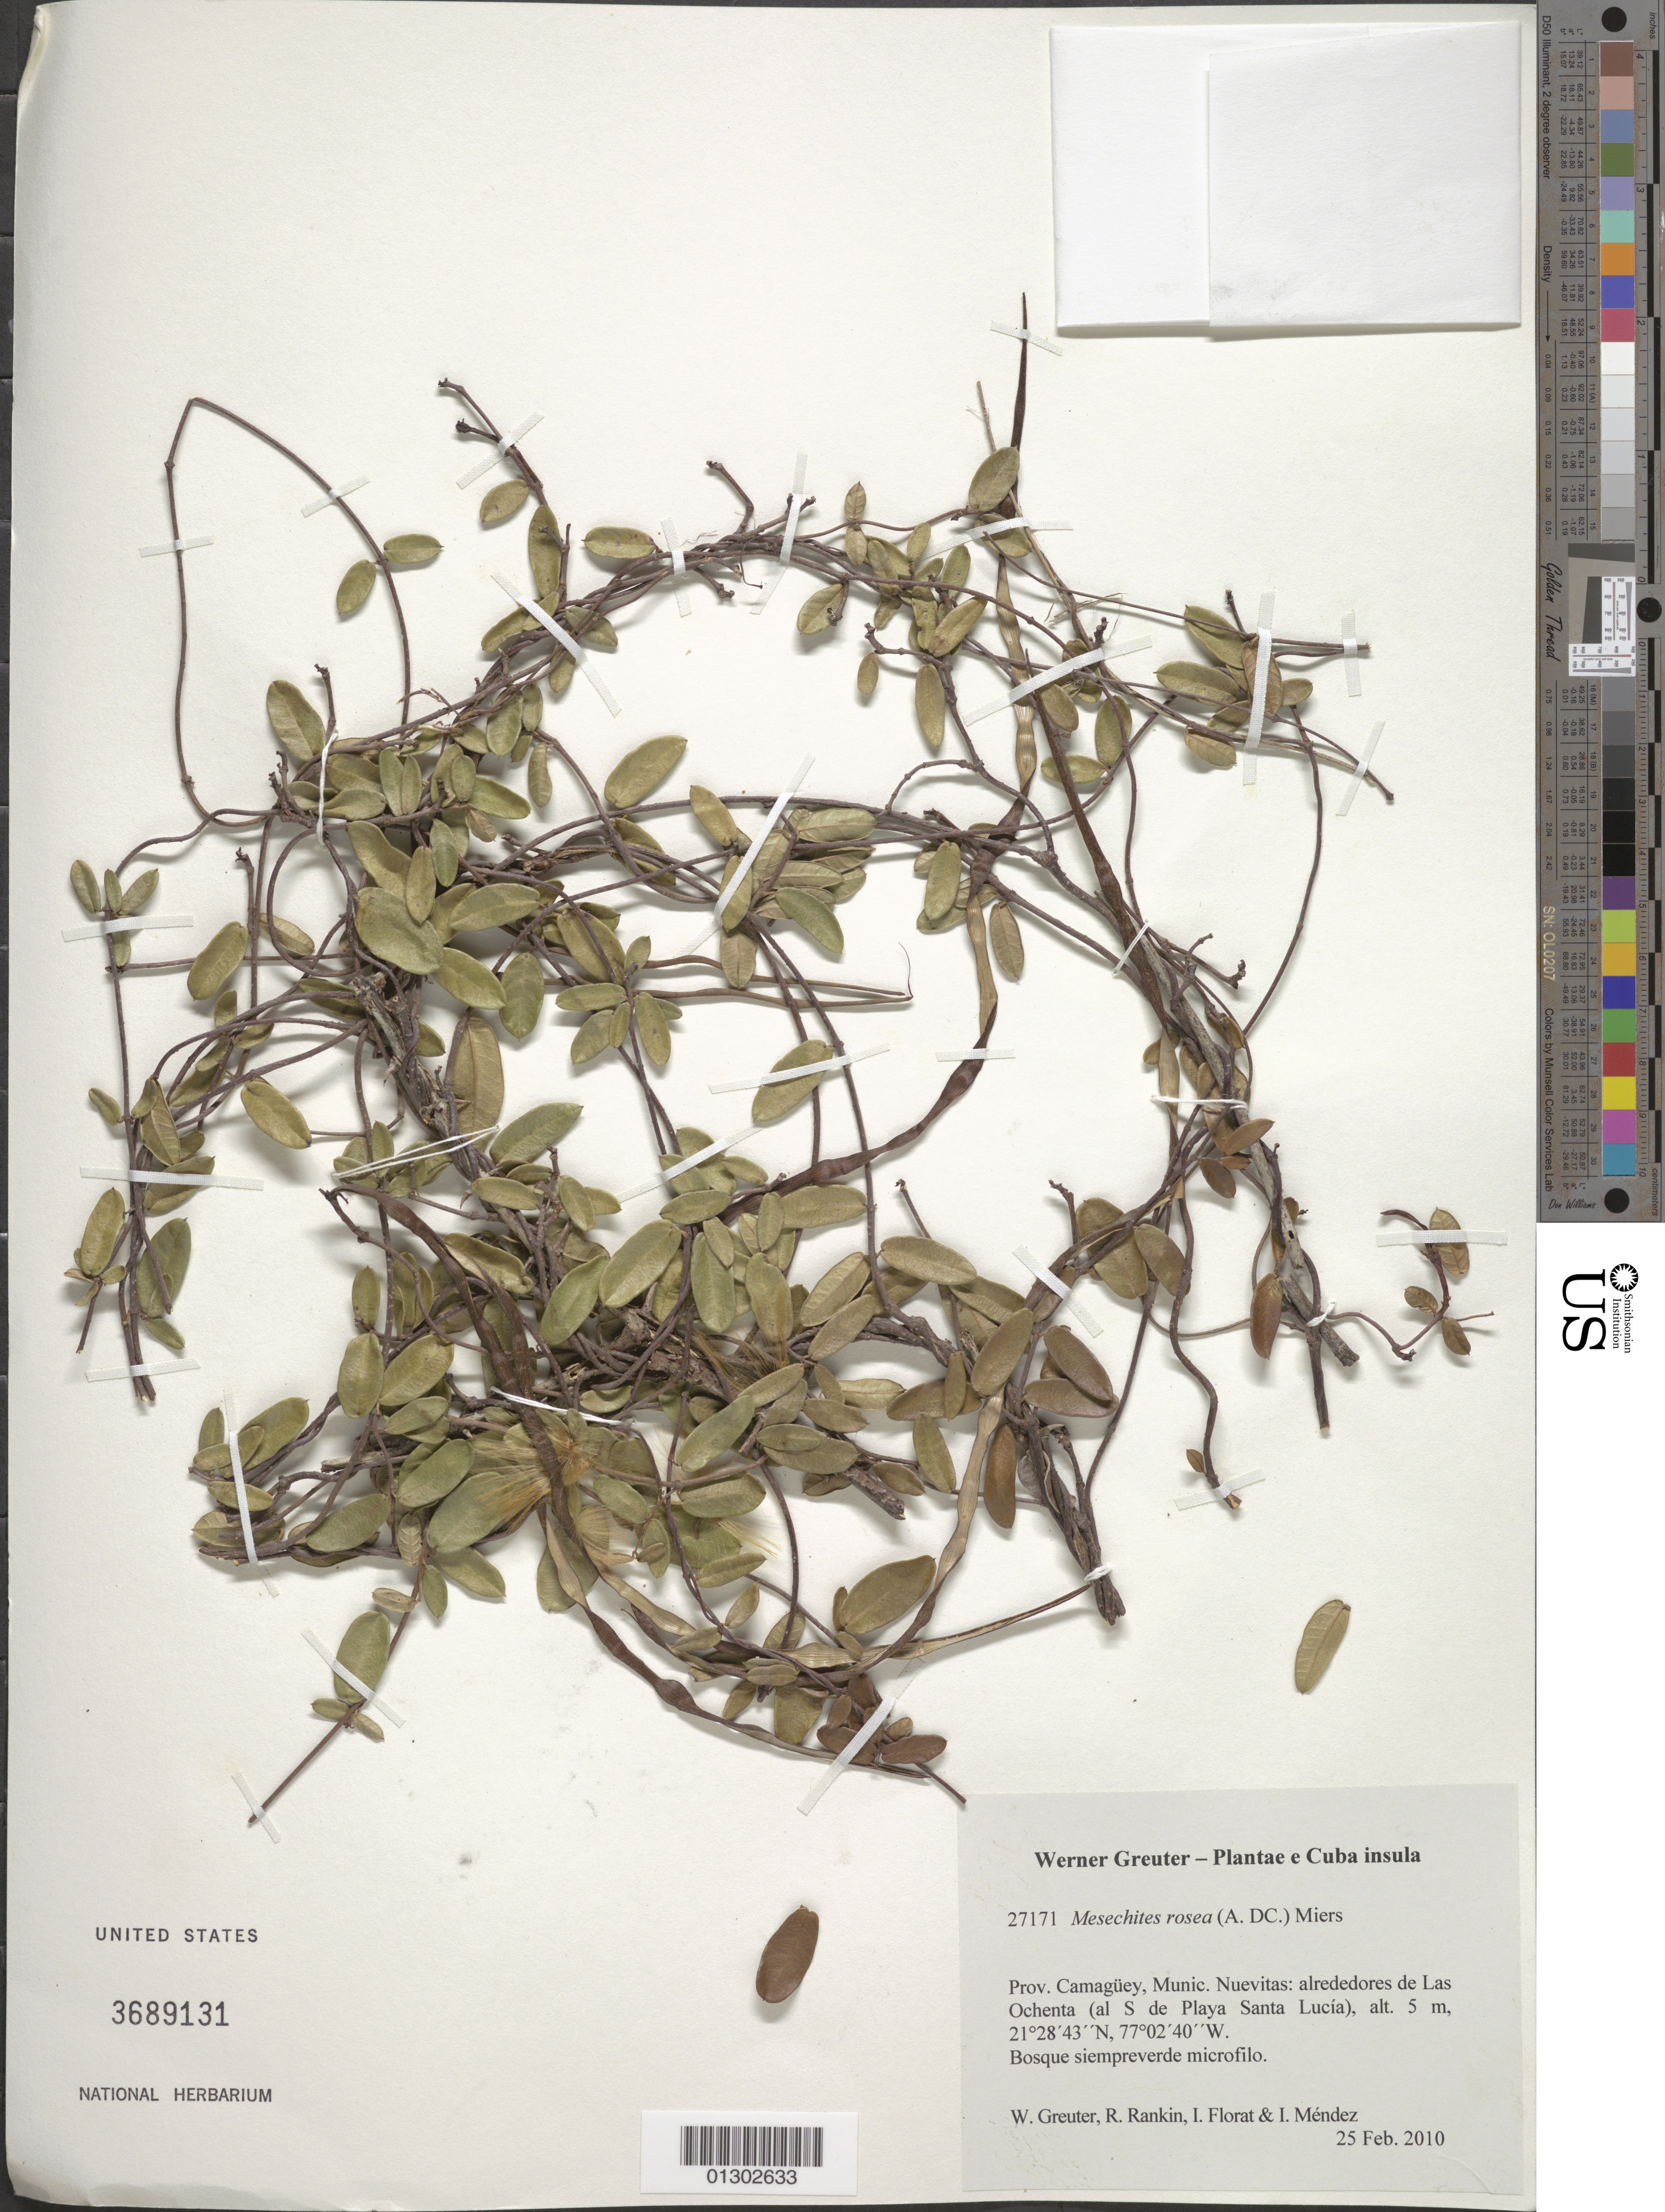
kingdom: Plantae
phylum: Tracheophyta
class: Magnoliopsida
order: Gentianales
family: Apocynaceae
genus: Mesechites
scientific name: Mesechites roseus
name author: (A. DC.) Miers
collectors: W. R. Greuter, R. Rankin Rodriguez, I. Florat & I. Méndez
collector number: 27171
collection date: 2010-02-25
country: Cuba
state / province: Camagüey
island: Cuba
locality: Munic. Nuevitas: alrededores de Las Ochenta (al S de Playa Santa Lucía).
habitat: Bosque siempreverde microfilo.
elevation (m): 5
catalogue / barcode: US 3689131